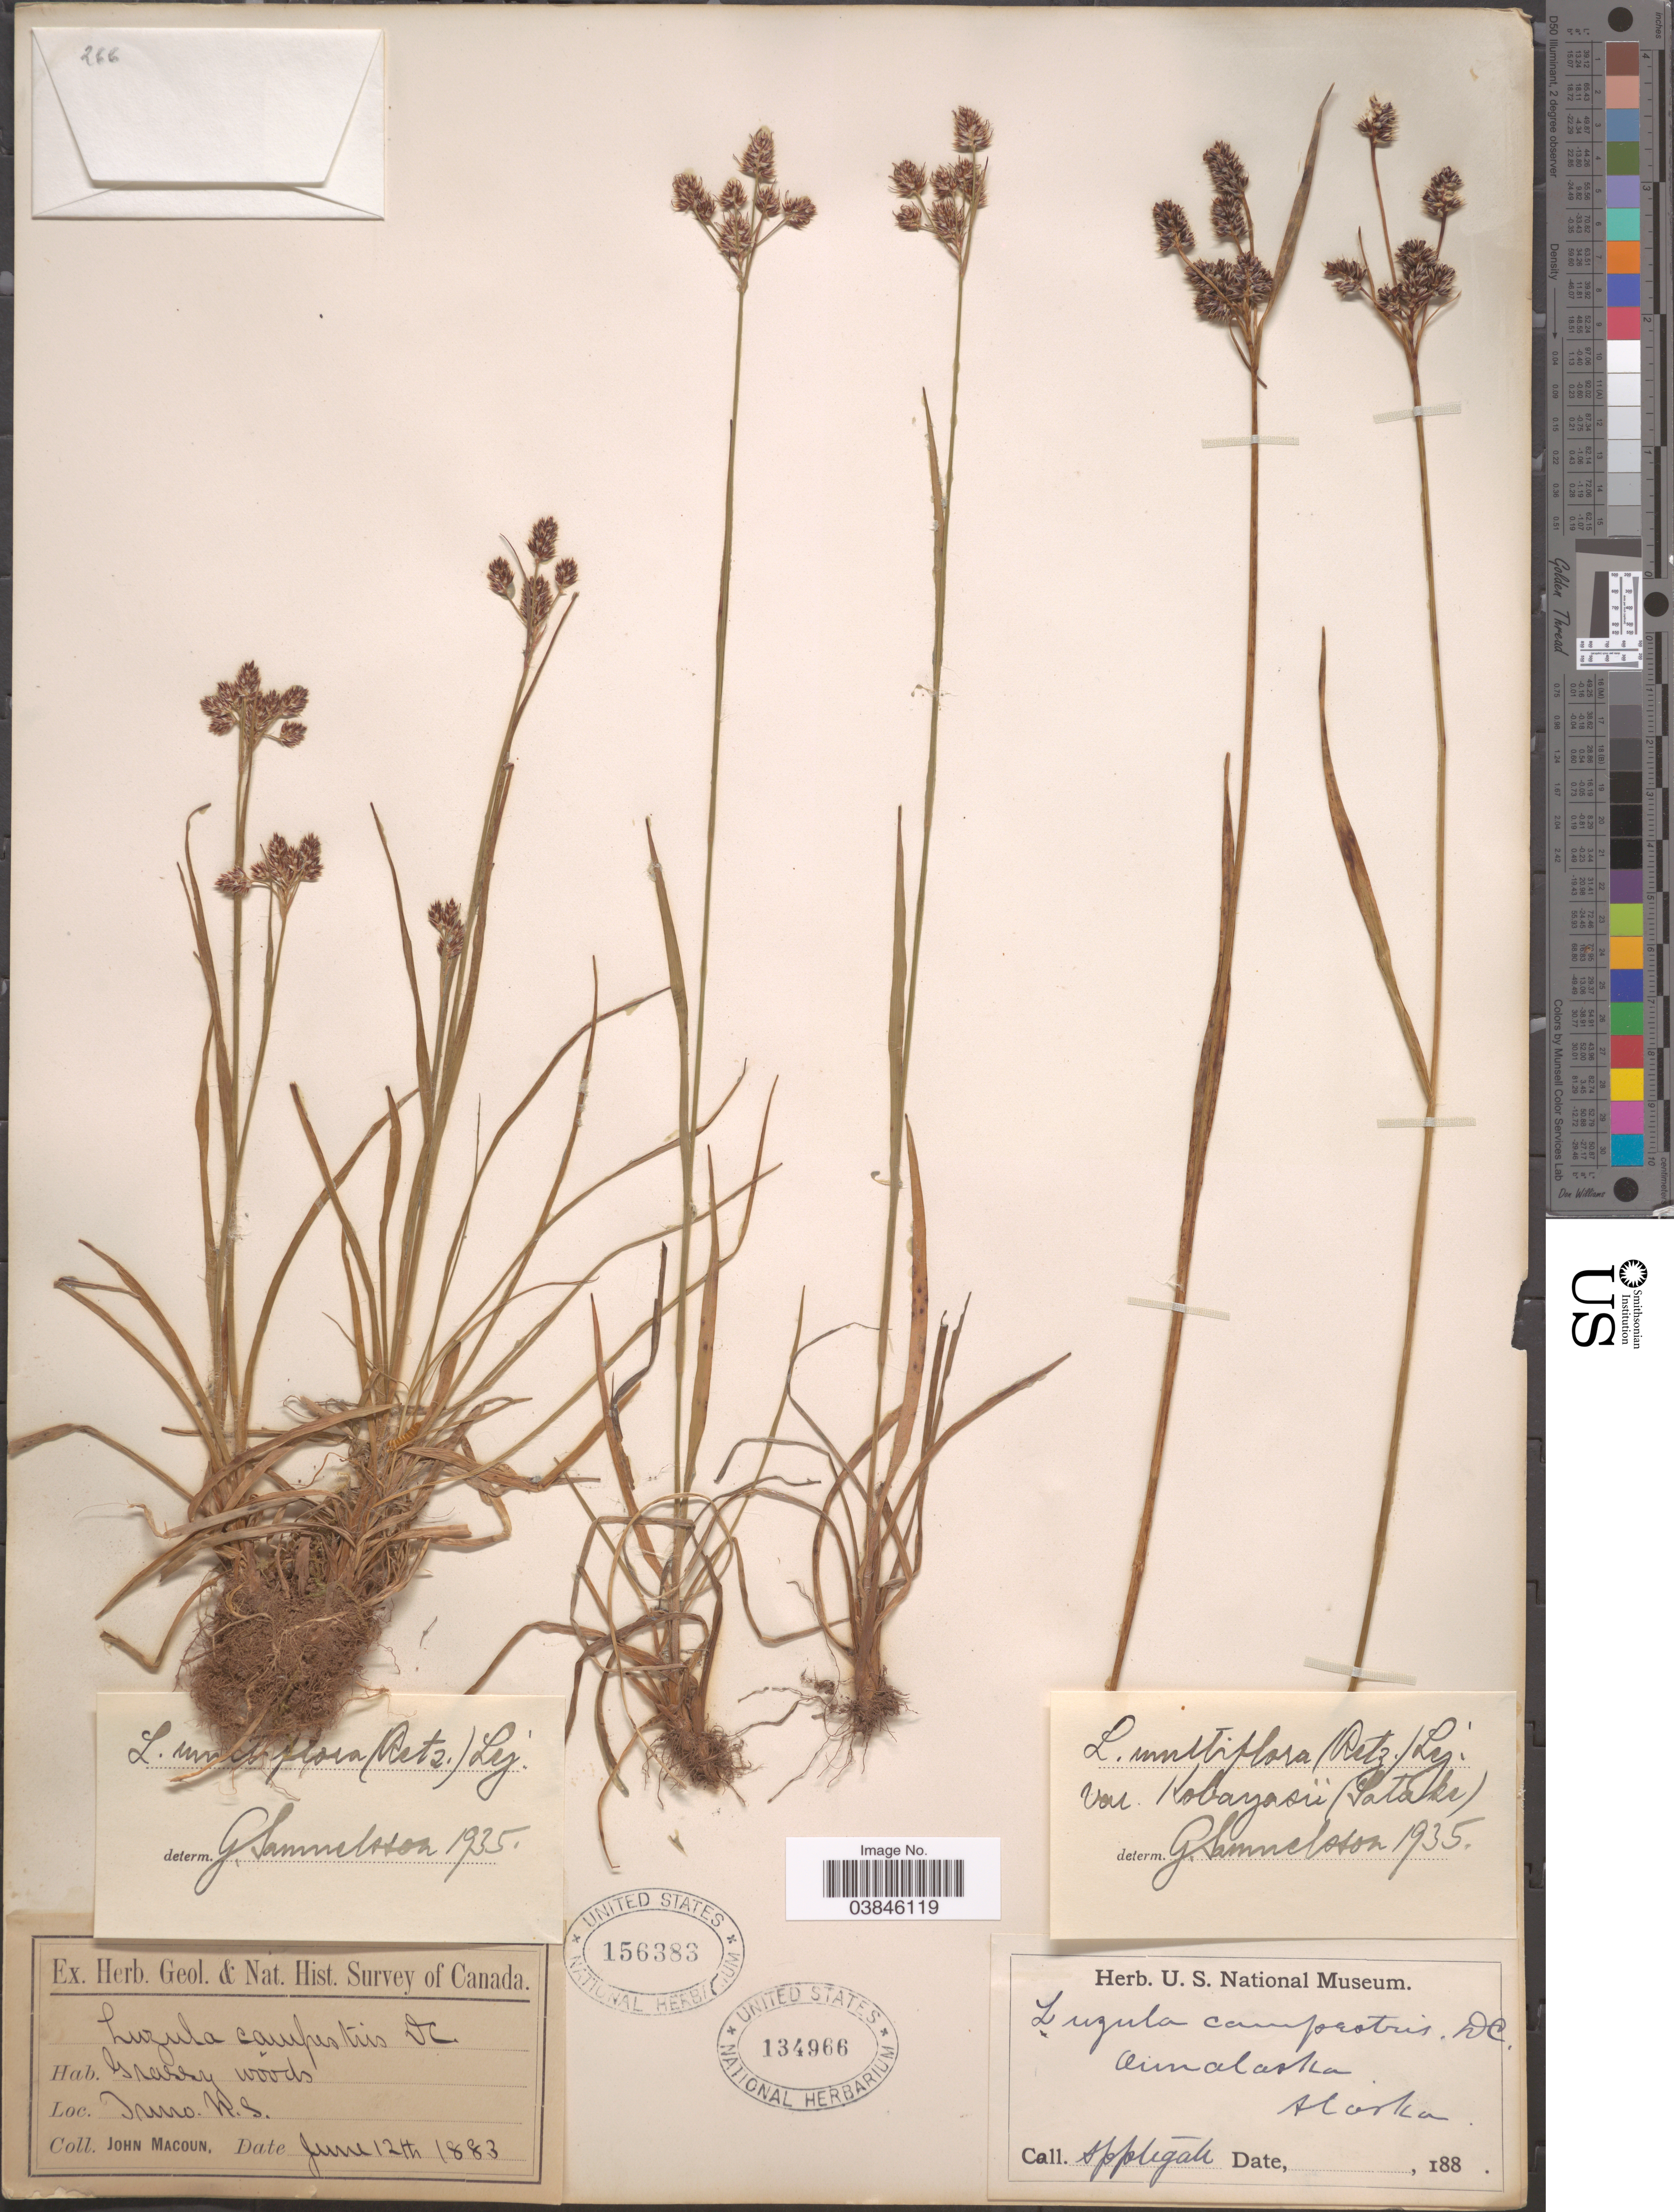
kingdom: Plantae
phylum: Tracheophyta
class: Liliopsida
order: Poales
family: Juncaceae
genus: Luzula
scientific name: Luzula multiflora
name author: (Ehrh.) Lej.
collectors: -- Applegate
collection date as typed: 188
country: United States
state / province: Alaska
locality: Unalaska.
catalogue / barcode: US 134966